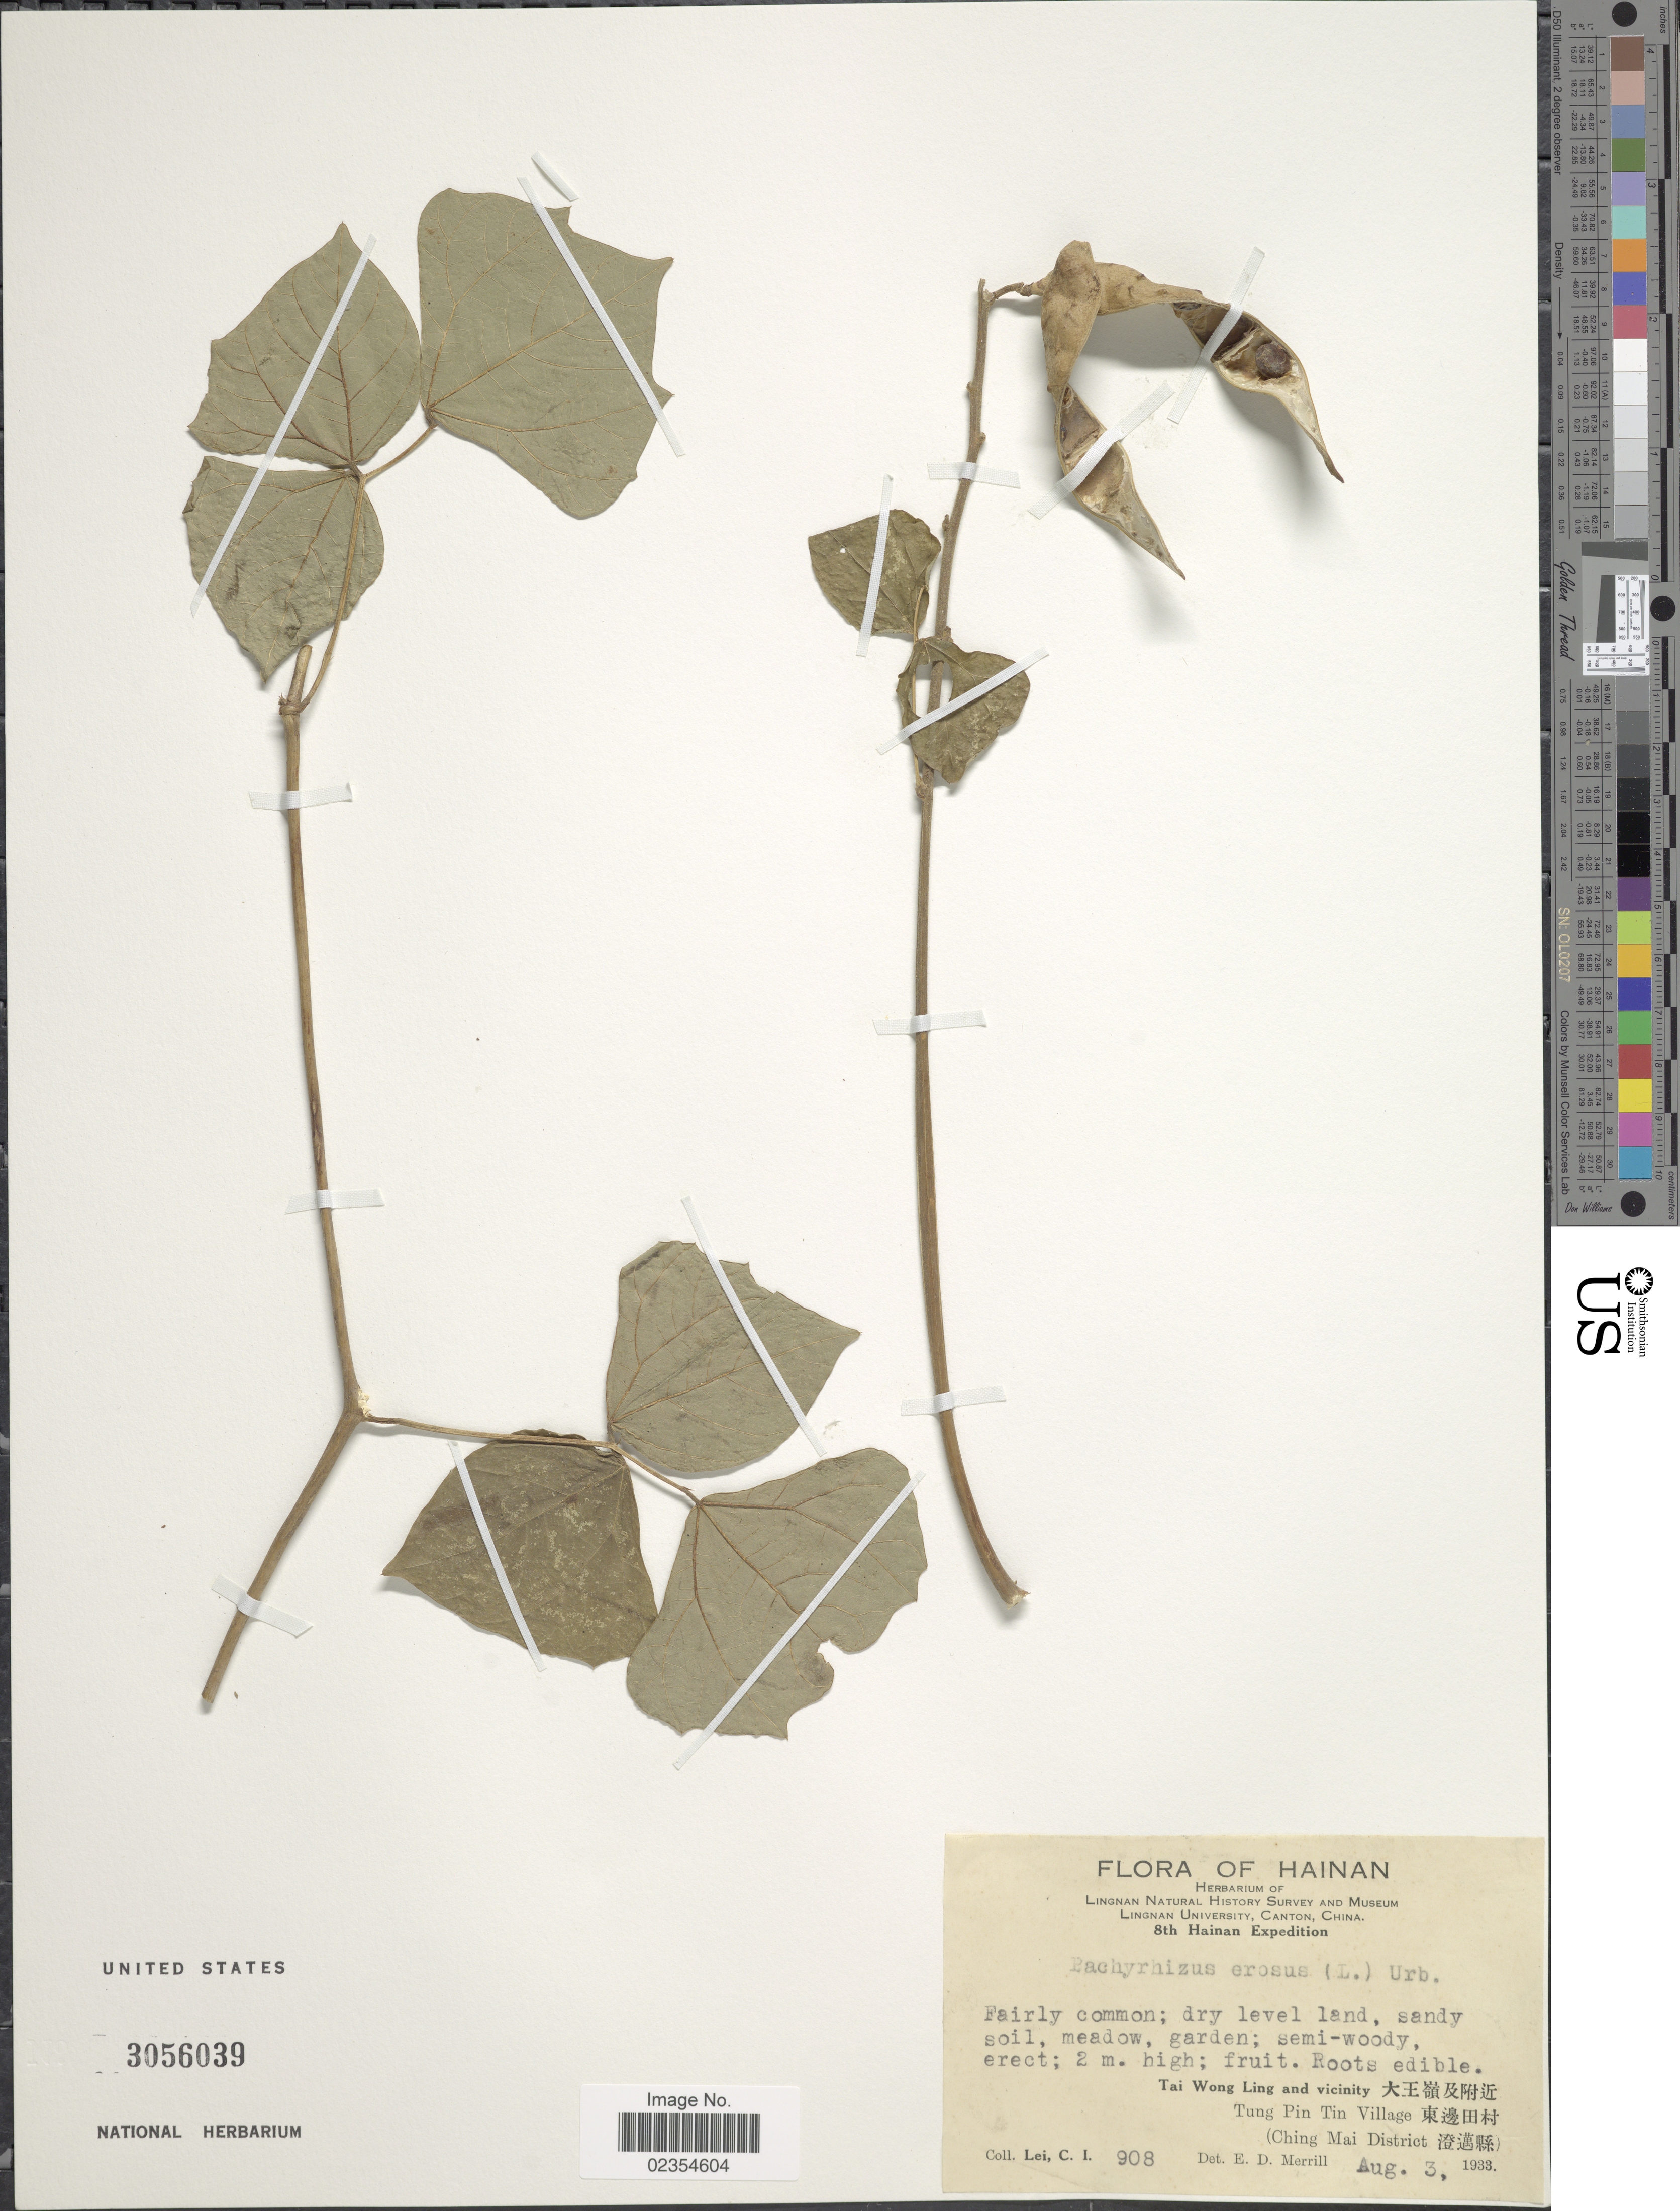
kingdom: Plantae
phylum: Tracheophyta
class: Magnoliopsida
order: Fabales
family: Fabaceae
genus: Pachyrhizus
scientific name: Pachyrhizus erosus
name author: (L.) Urb.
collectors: C. I. Lei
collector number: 908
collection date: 1933-08-03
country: China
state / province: Hainan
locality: Tai Wong Ling and Vicinity, Tung Pin Tin Village (Ching Mai District)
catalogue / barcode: US 3056039